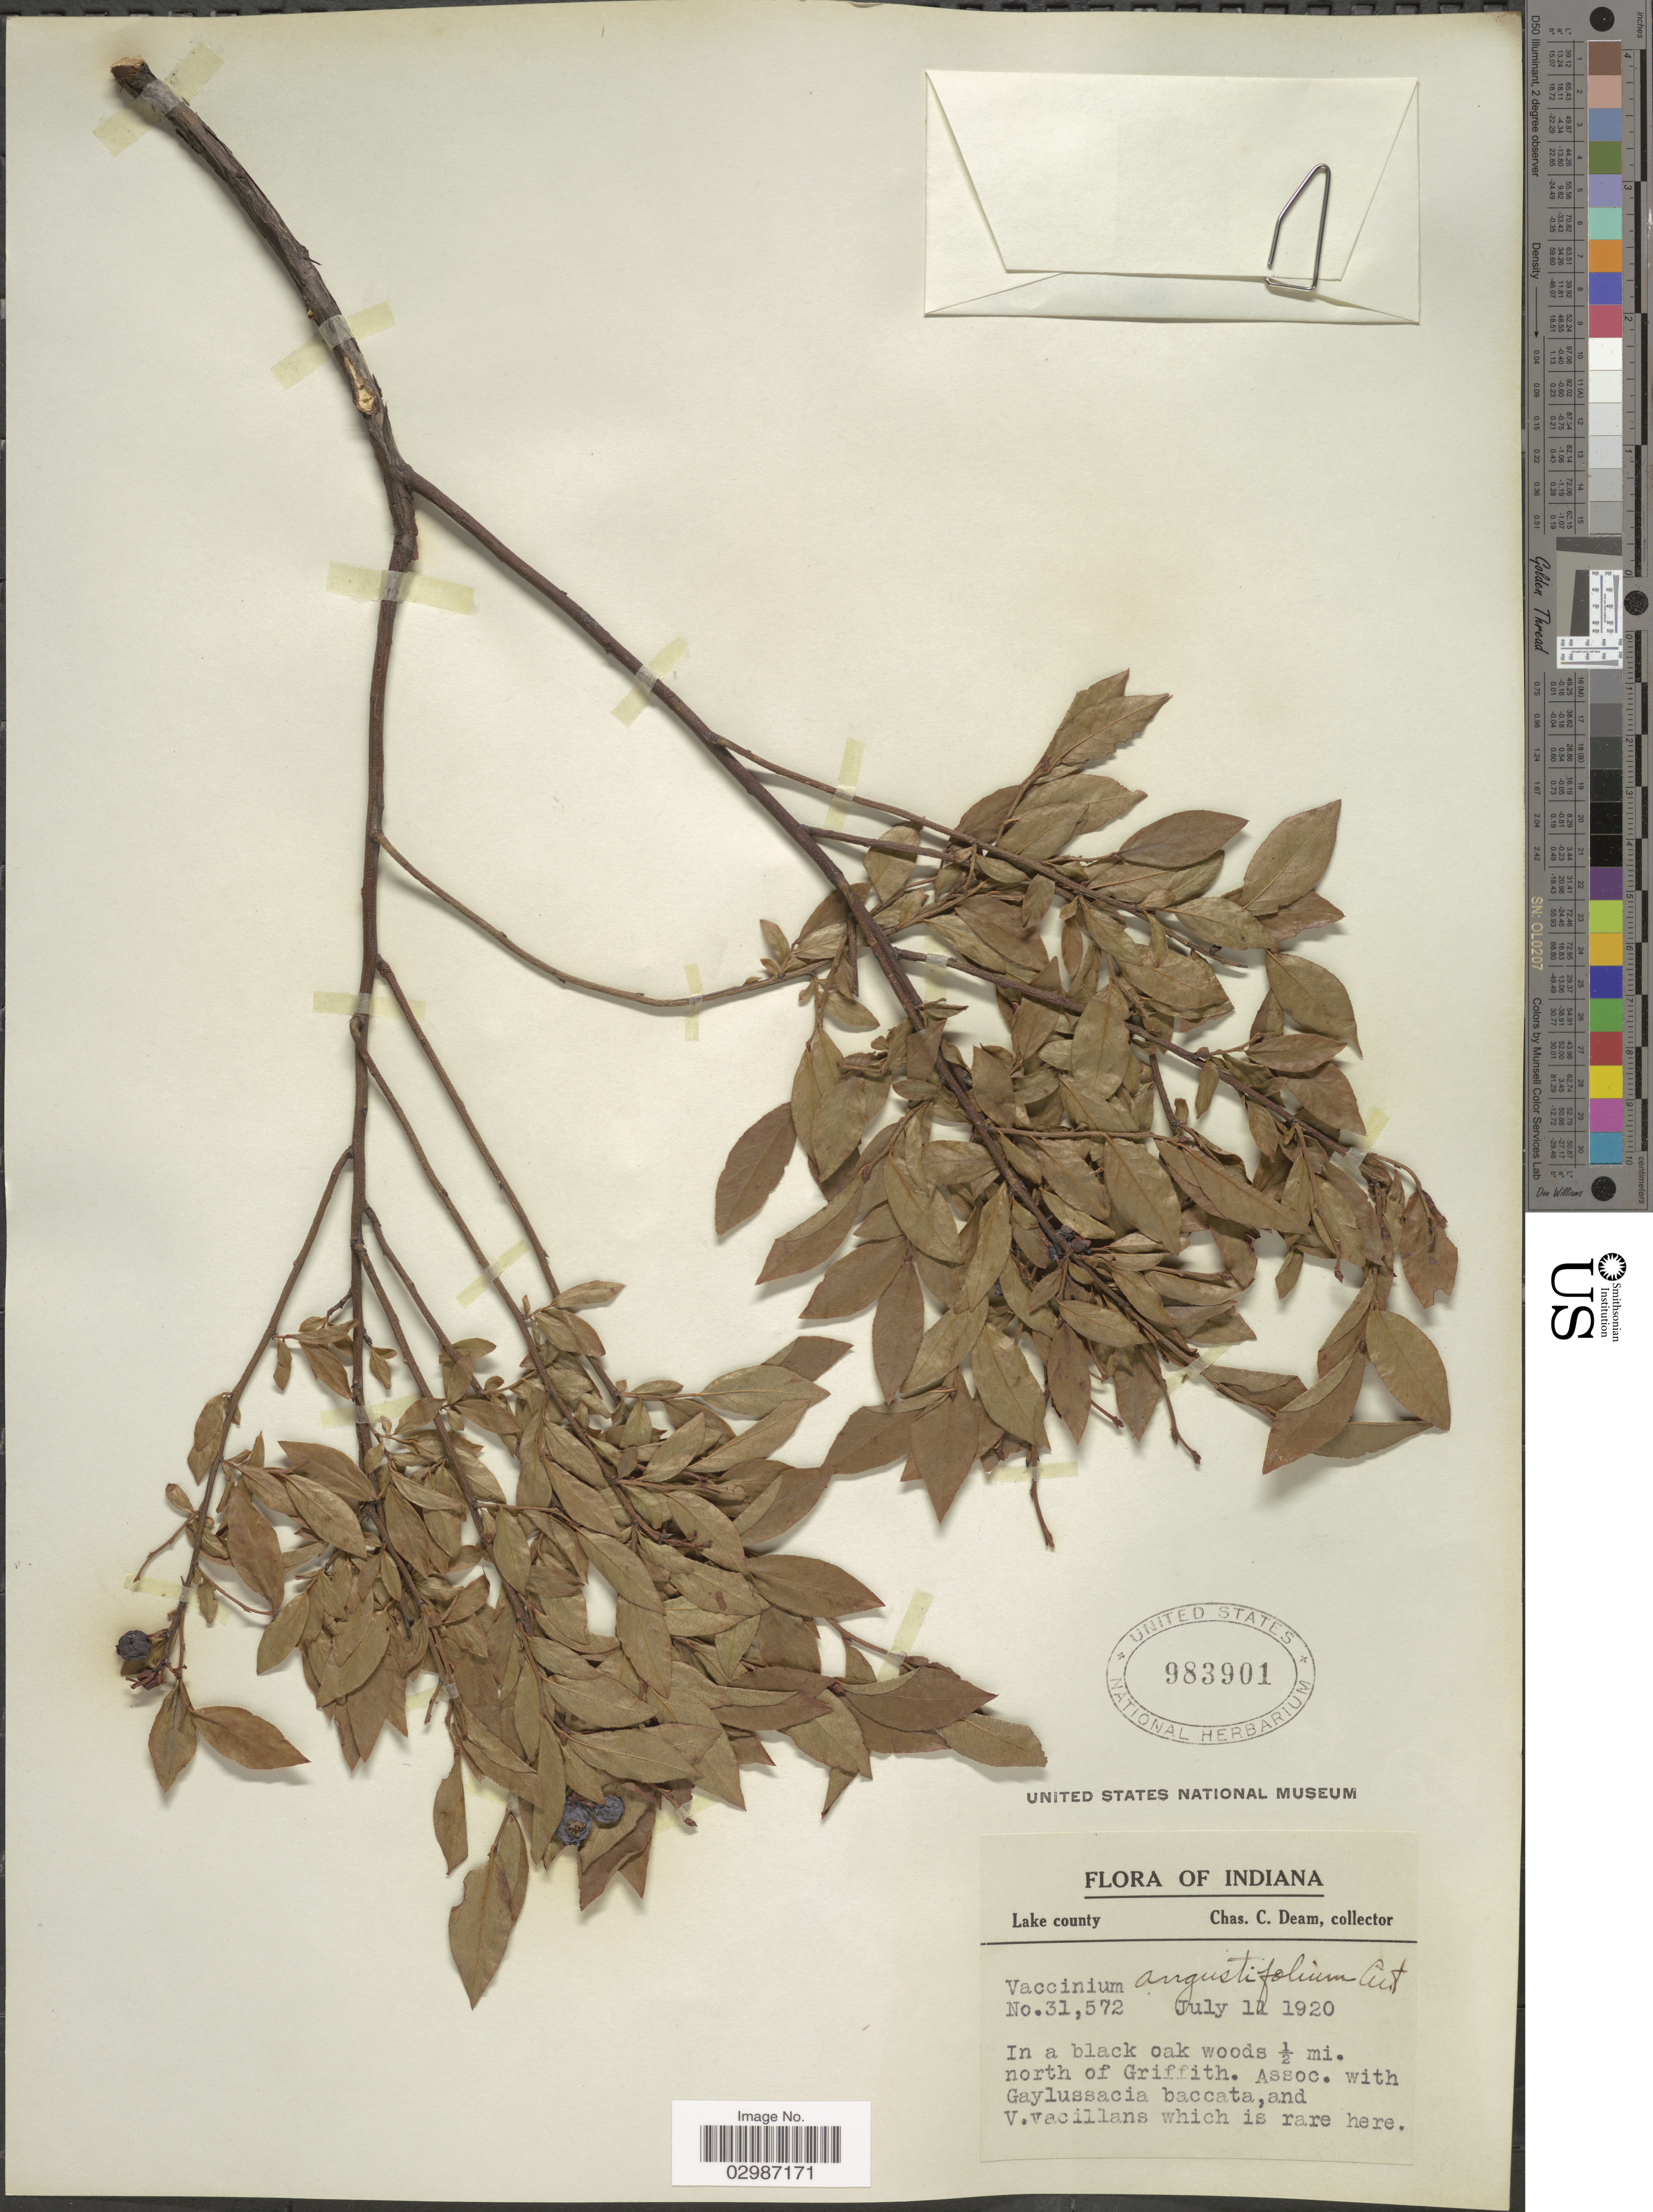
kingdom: Plantae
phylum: Tracheophyta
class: Magnoliopsida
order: Ericales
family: Ericaceae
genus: Vaccinium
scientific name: Vaccinium angustifolium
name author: Aiton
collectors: C. C. Deam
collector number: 31572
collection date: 1920-07-11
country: United States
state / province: Indiana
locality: Lake County. In a black oak woods ½ mi. north of Griffith.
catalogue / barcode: US 983901